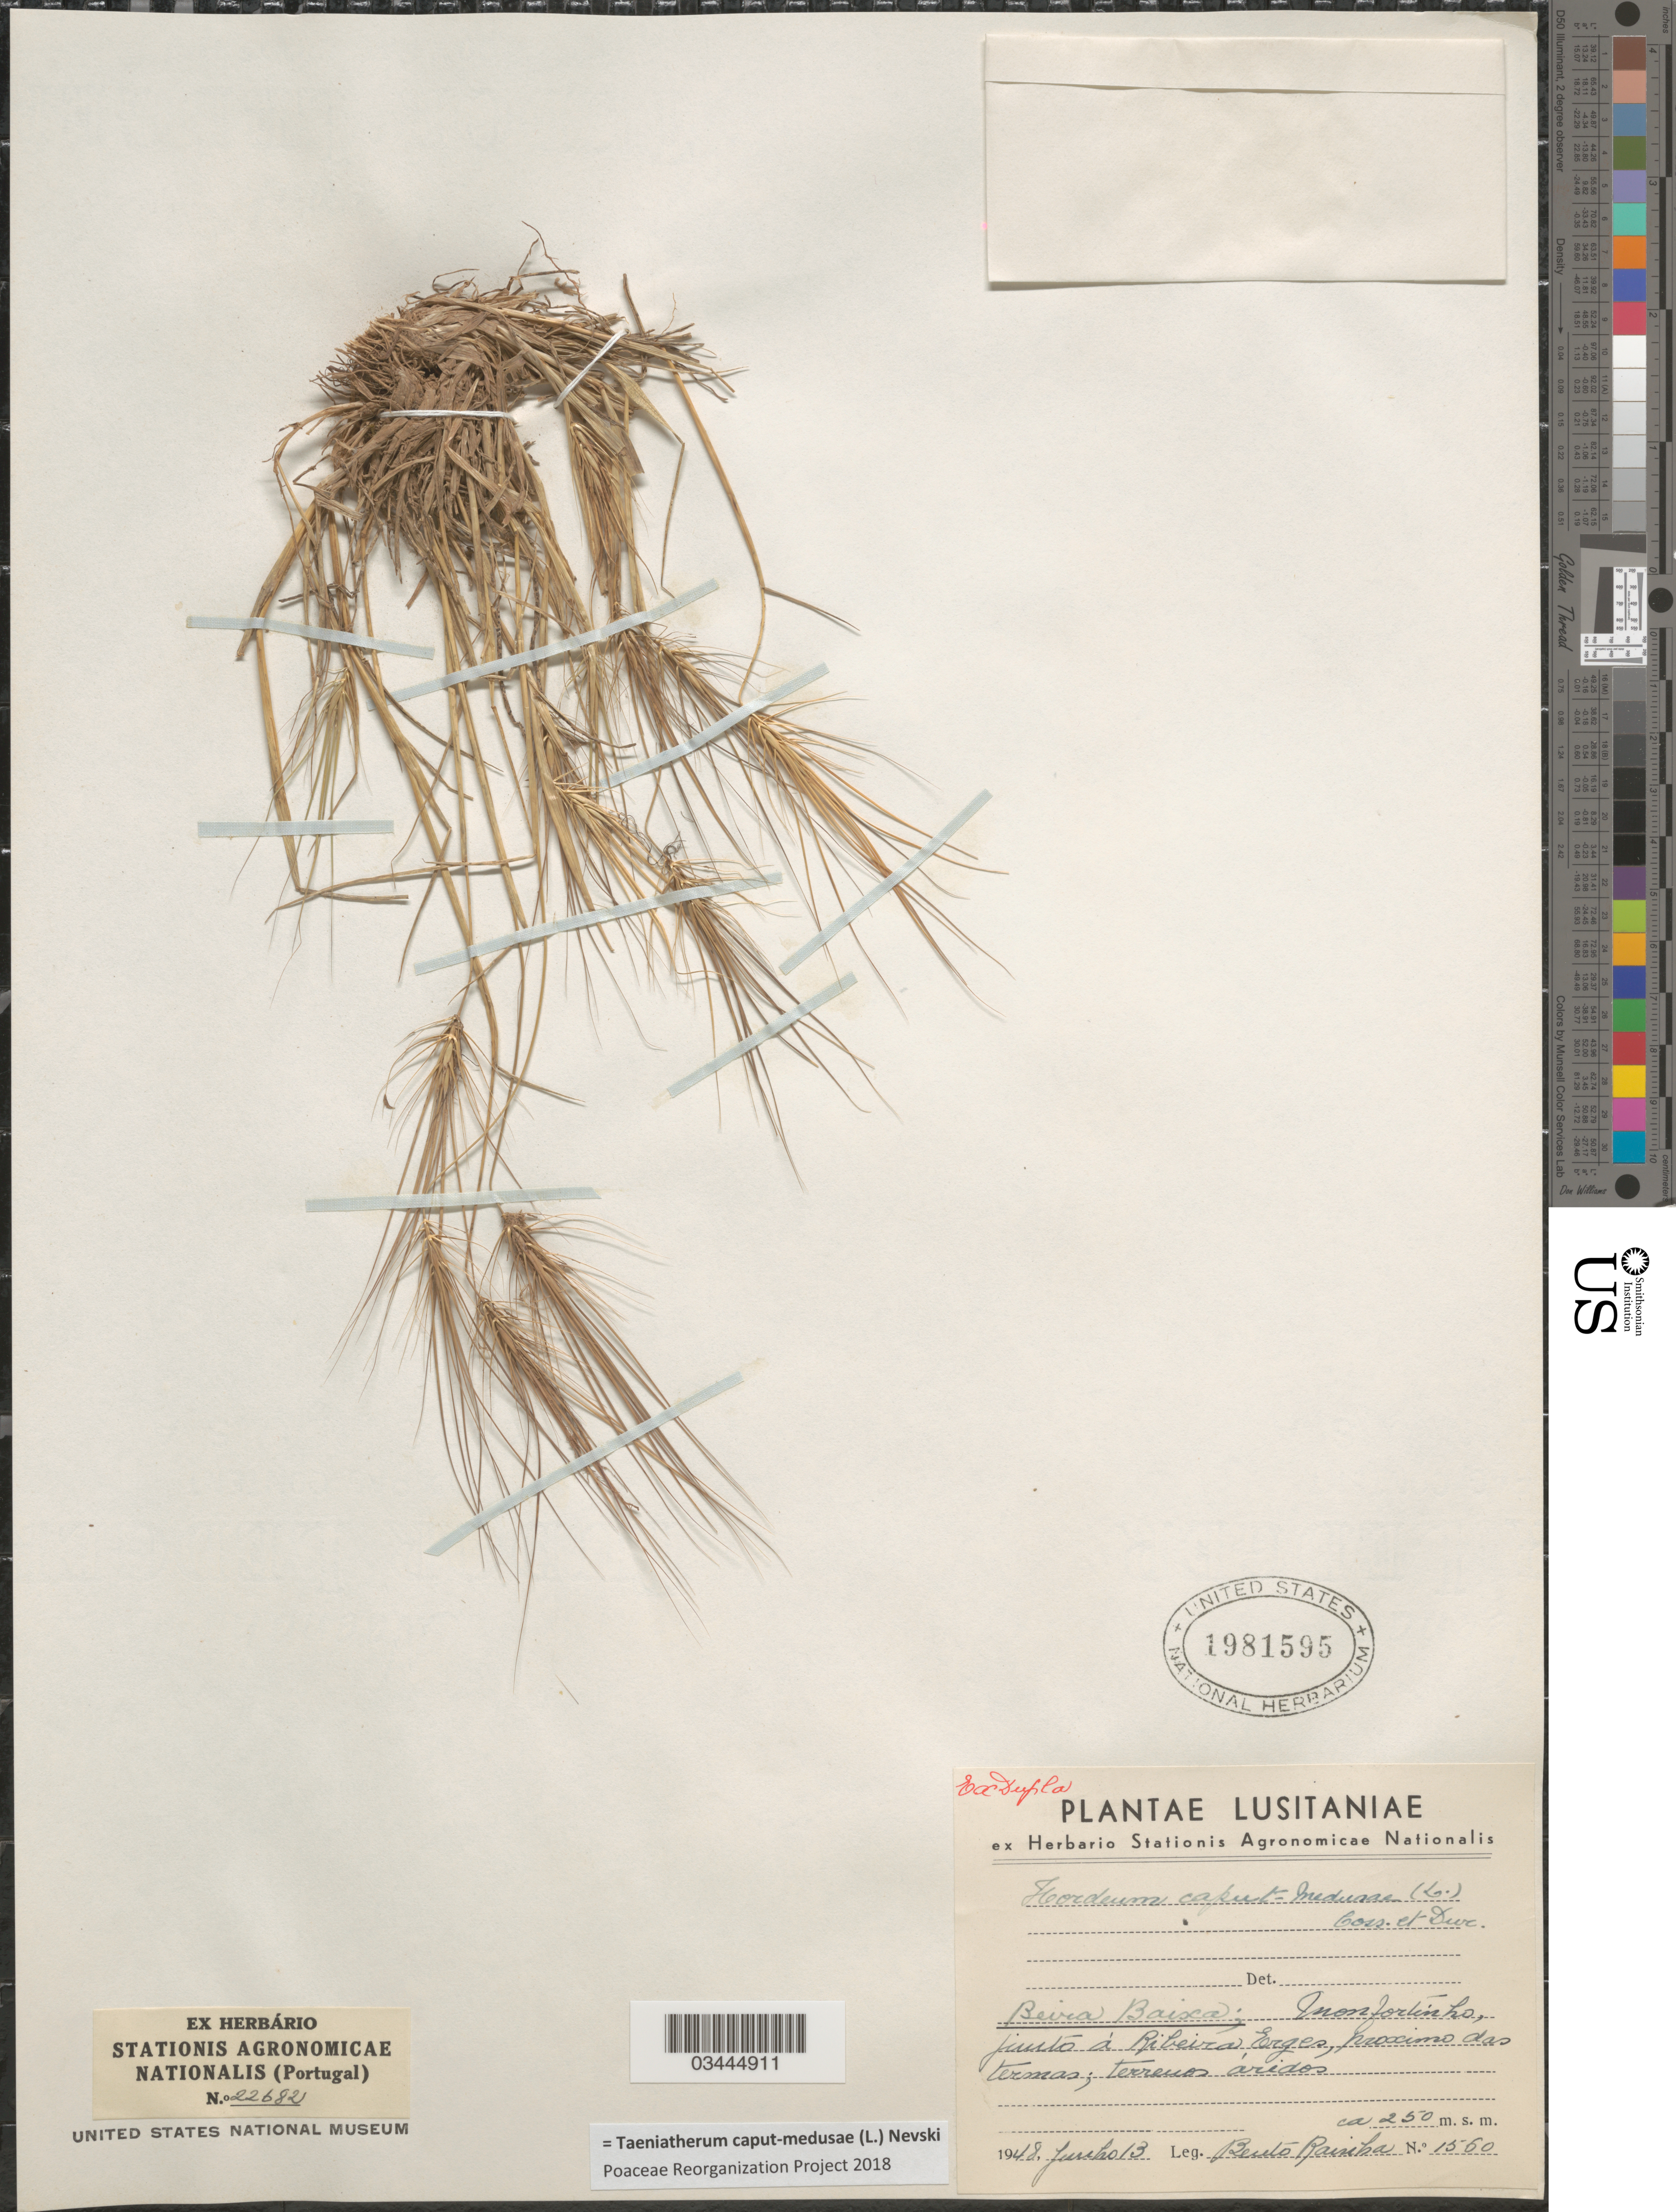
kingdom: Plantae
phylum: Tracheophyta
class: Liliopsida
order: Poales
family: Poaceae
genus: Taeniatherum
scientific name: Taeniatherum caput-medusae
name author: L.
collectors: B. Rainha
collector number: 1560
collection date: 1948-06-13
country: Portugal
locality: Lusitaniae. Beira Baixa; Inonfortinho, junto á Ribeira Erges, proximo das termas; terrenos aridos.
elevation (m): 250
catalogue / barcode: US 1981595